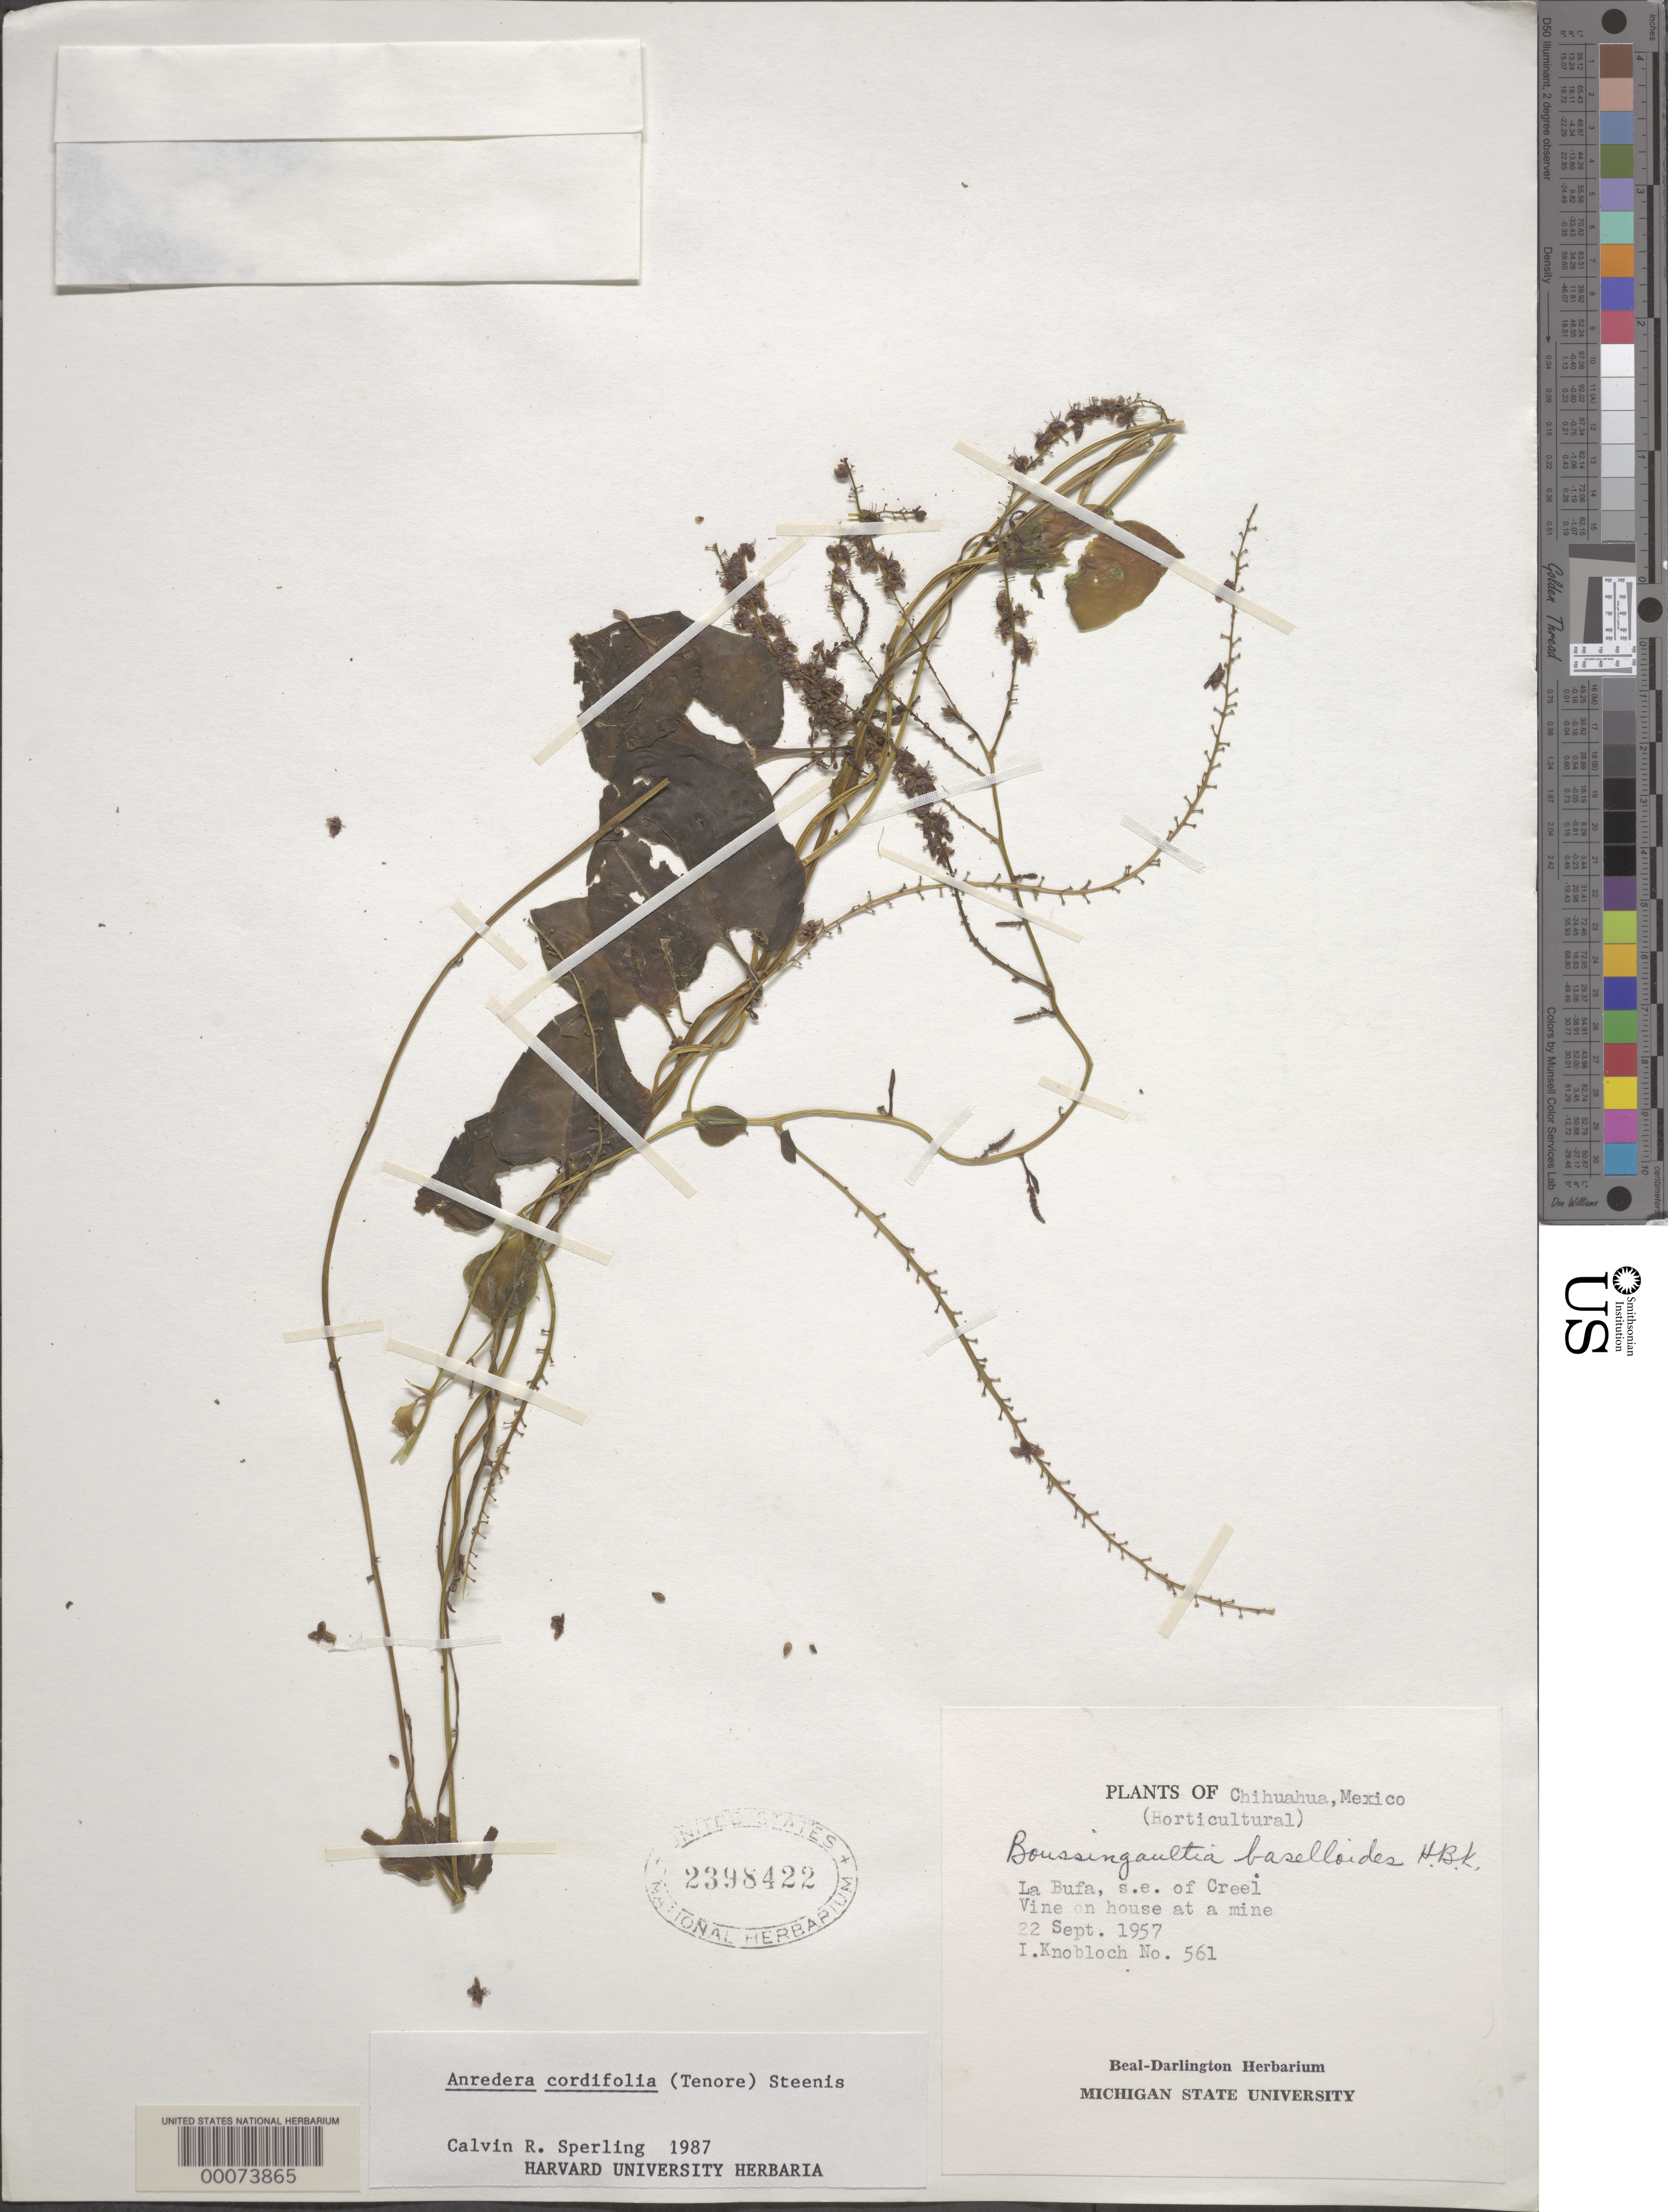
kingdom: Plantae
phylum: Tracheophyta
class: Magnoliopsida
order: Caryophyllales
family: Basellaceae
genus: Anredera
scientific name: Anredera cordifolia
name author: (Ten.) Steenis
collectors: I. W. Knobloch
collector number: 561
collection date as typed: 22 Sep 1957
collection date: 1957-09-22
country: Mexico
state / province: Chihuahua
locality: La Bufa, SE of Creel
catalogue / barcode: US 2398422